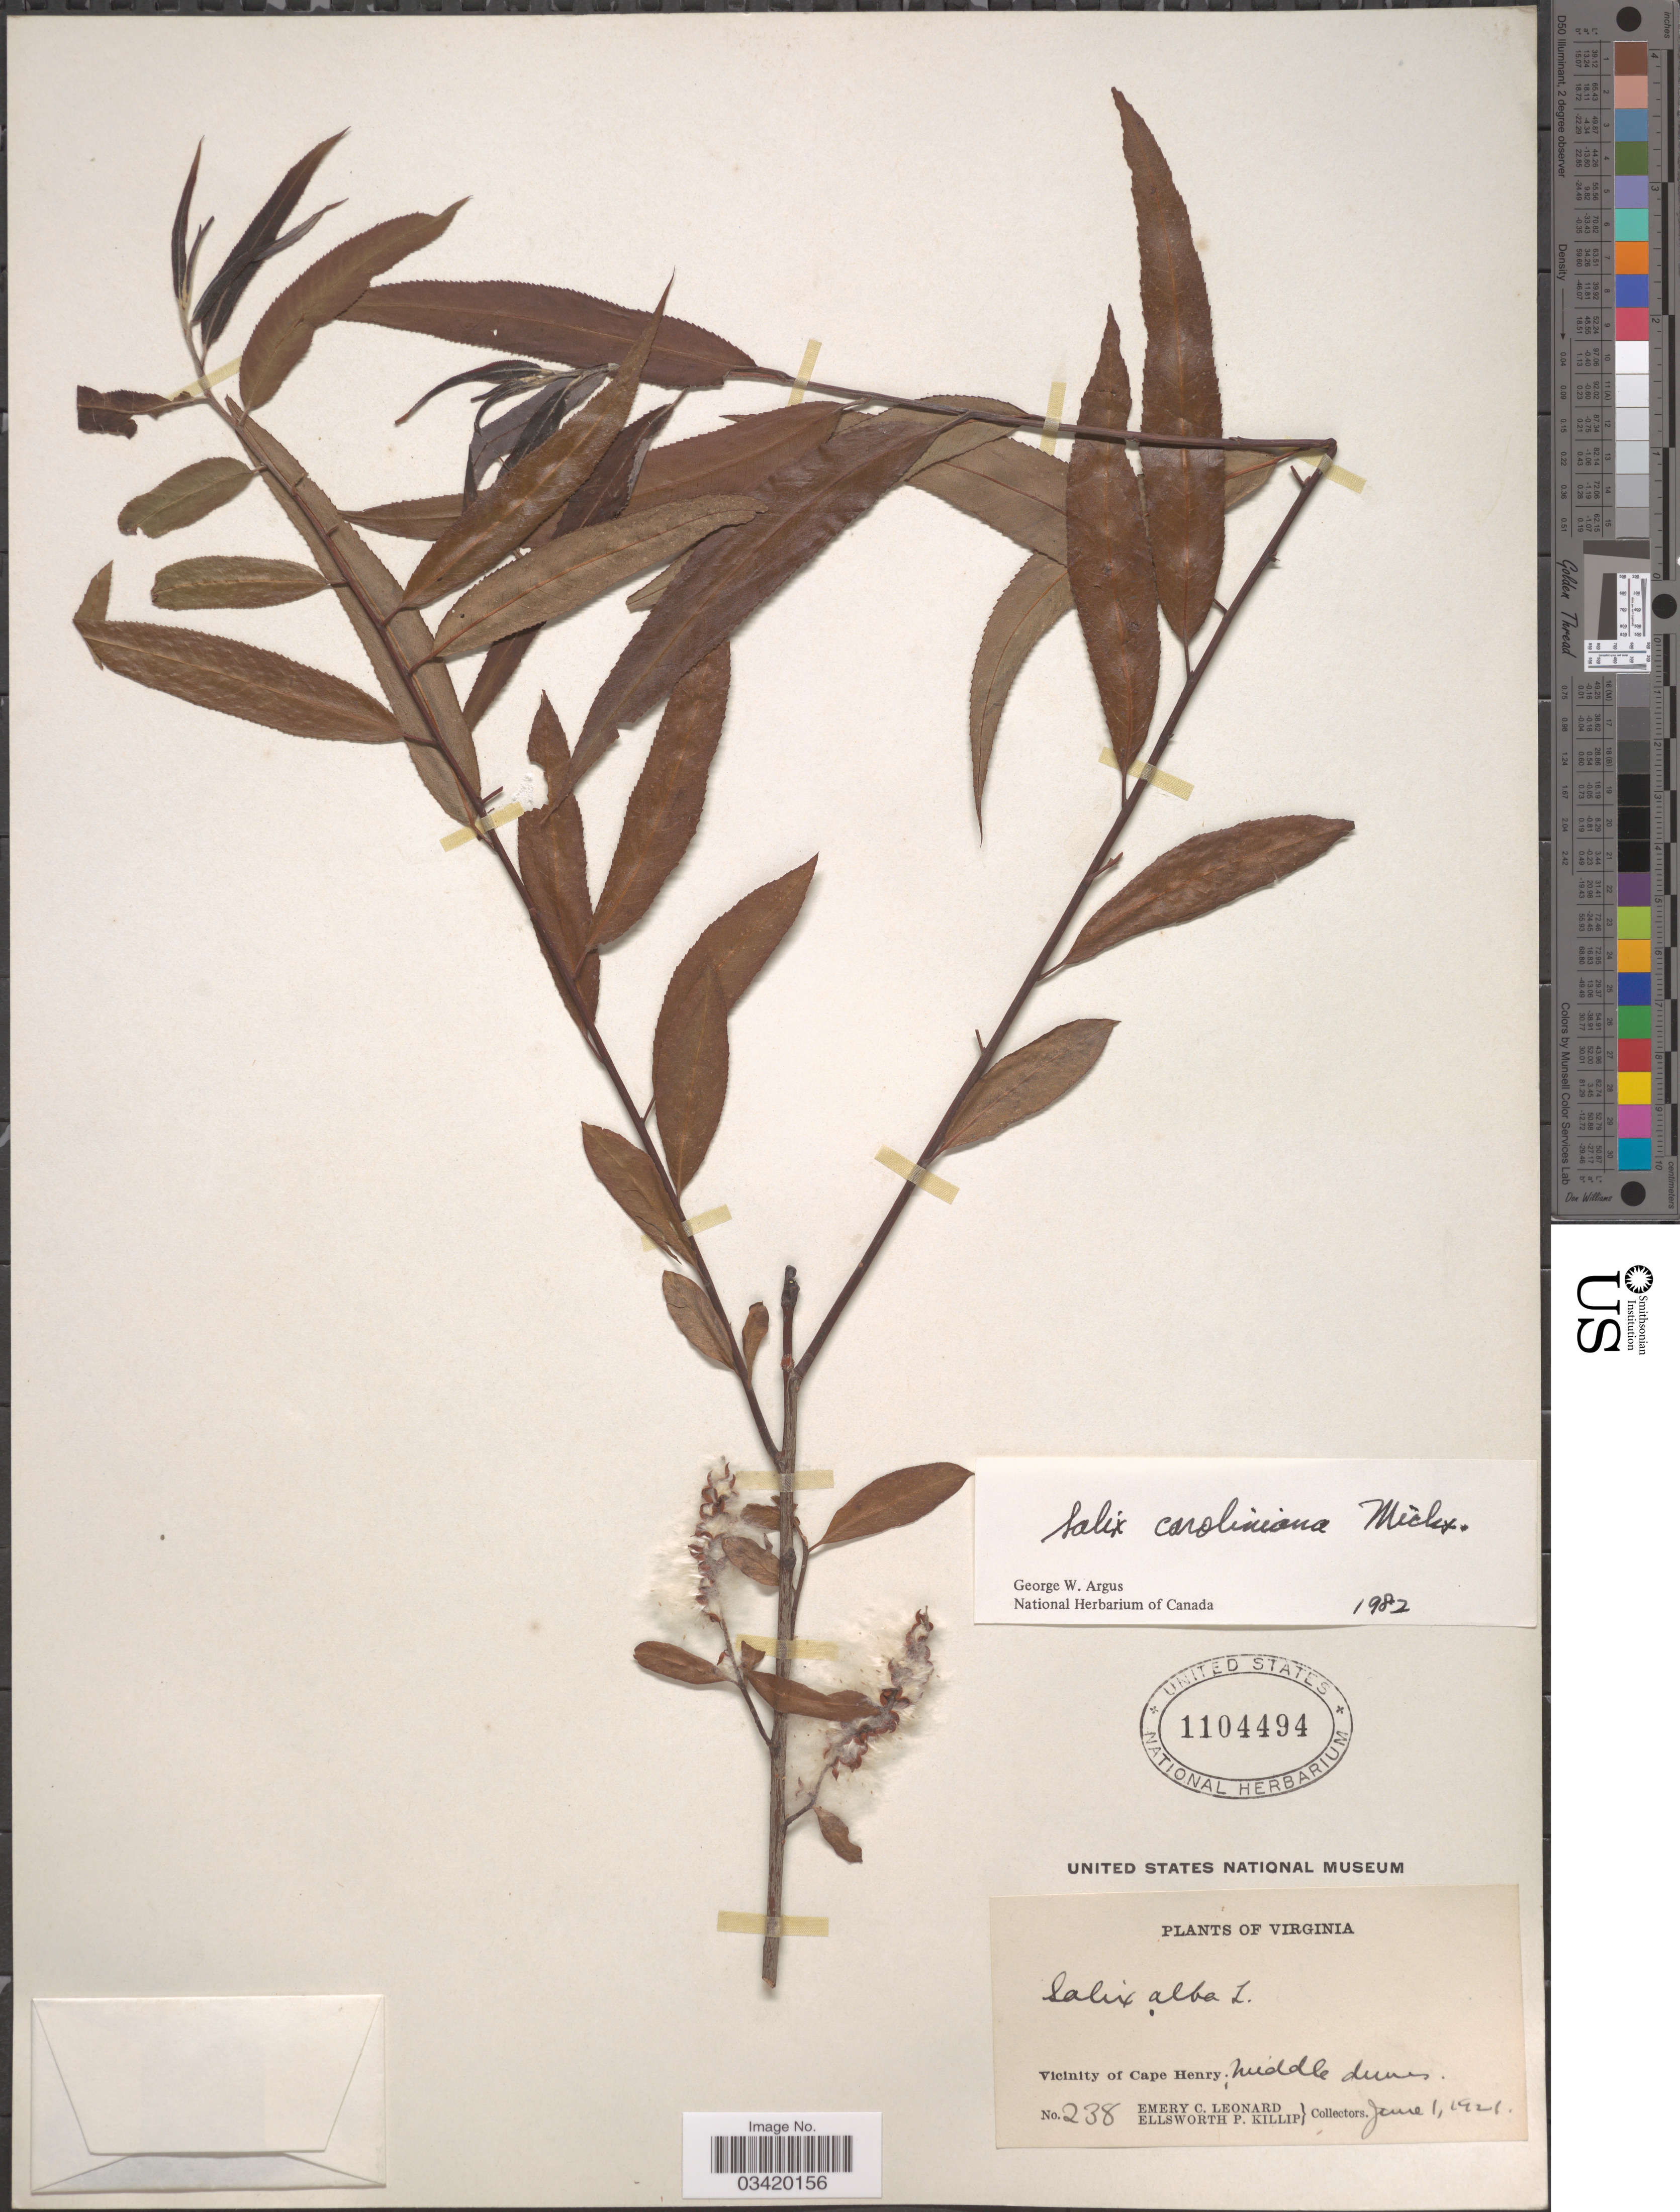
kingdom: Plantae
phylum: Tracheophyta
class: Magnoliopsida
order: Malpighiales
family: Salicaceae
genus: Salix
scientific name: Salix caroliniana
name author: Michx.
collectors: E. C. Leonard & E. P. Killip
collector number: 238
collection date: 1921-06-01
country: United States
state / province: Virginia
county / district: City of Virginia Beach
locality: Vicinity of Cape Henry; Middle dunes.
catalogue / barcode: US 1104494